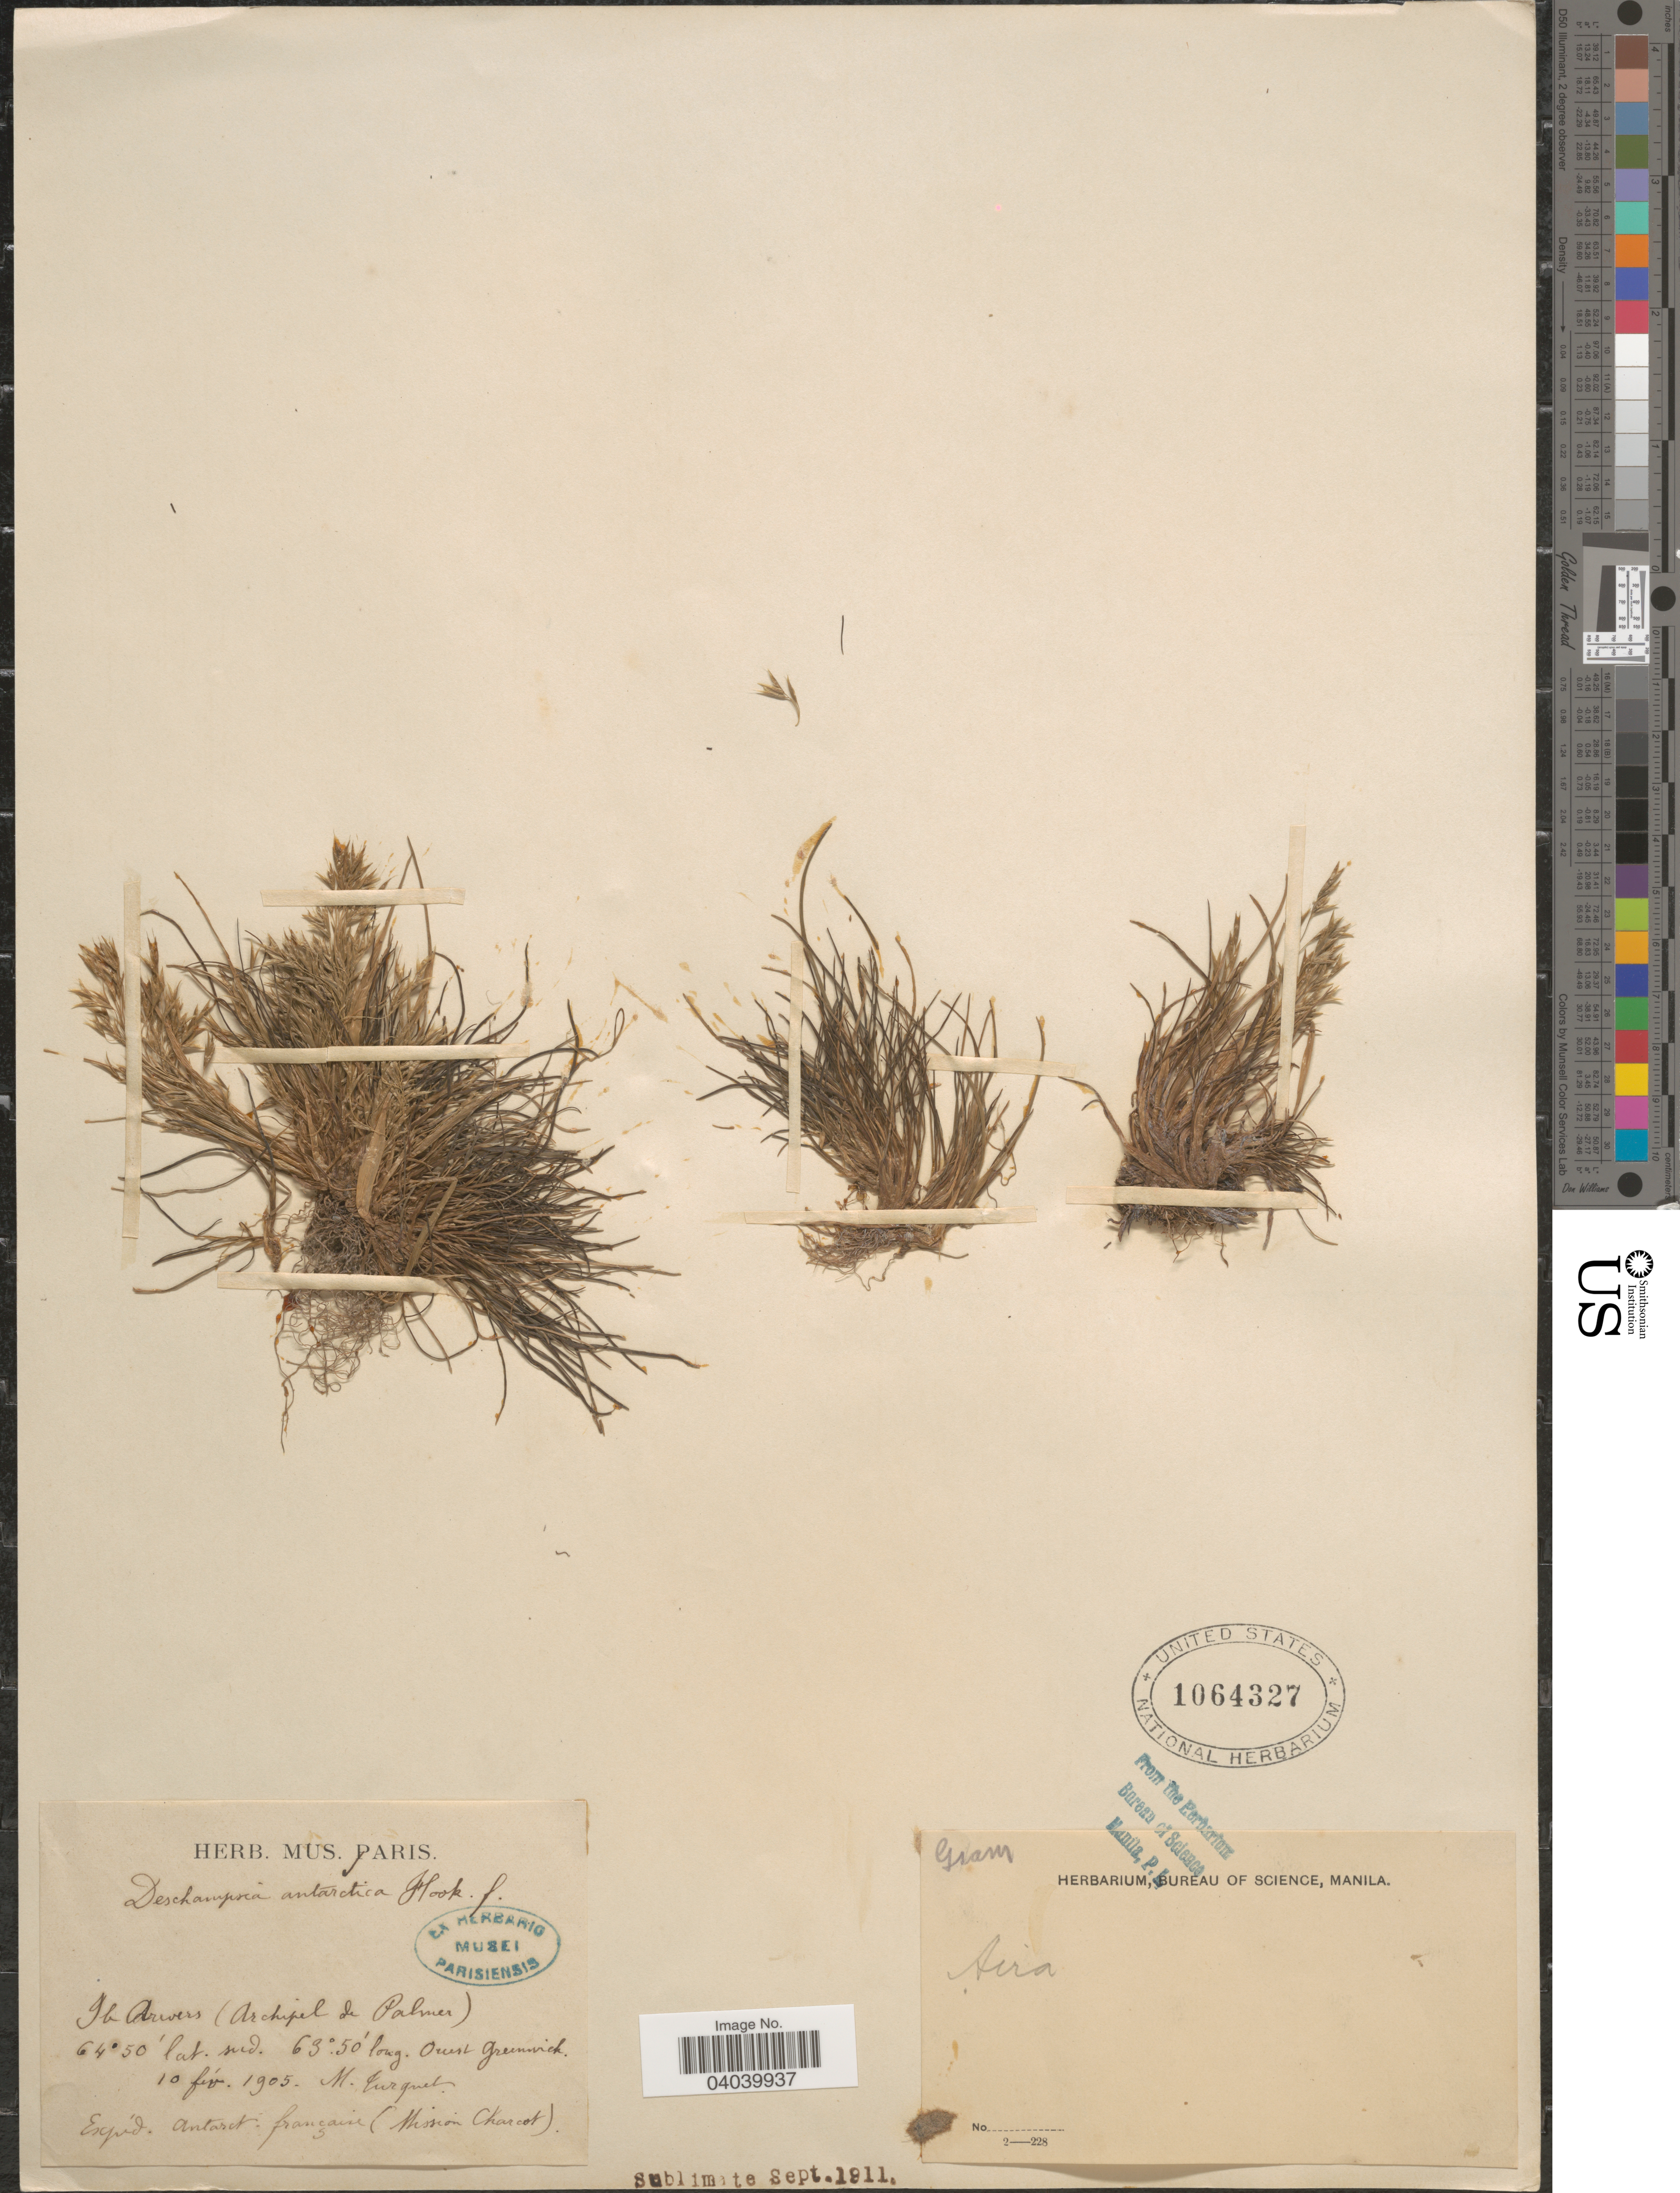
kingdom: Plantae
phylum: Tracheophyta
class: Liliopsida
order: Poales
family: Poaceae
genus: Deschampsia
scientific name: Deschampsia antarctica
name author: É. Desv.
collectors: M. Turquet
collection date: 1905-02-10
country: Antarctica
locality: Ib Arvers [interpreted] (Archipel de Palmer). Ouest Greenwich.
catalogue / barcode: US 1064327